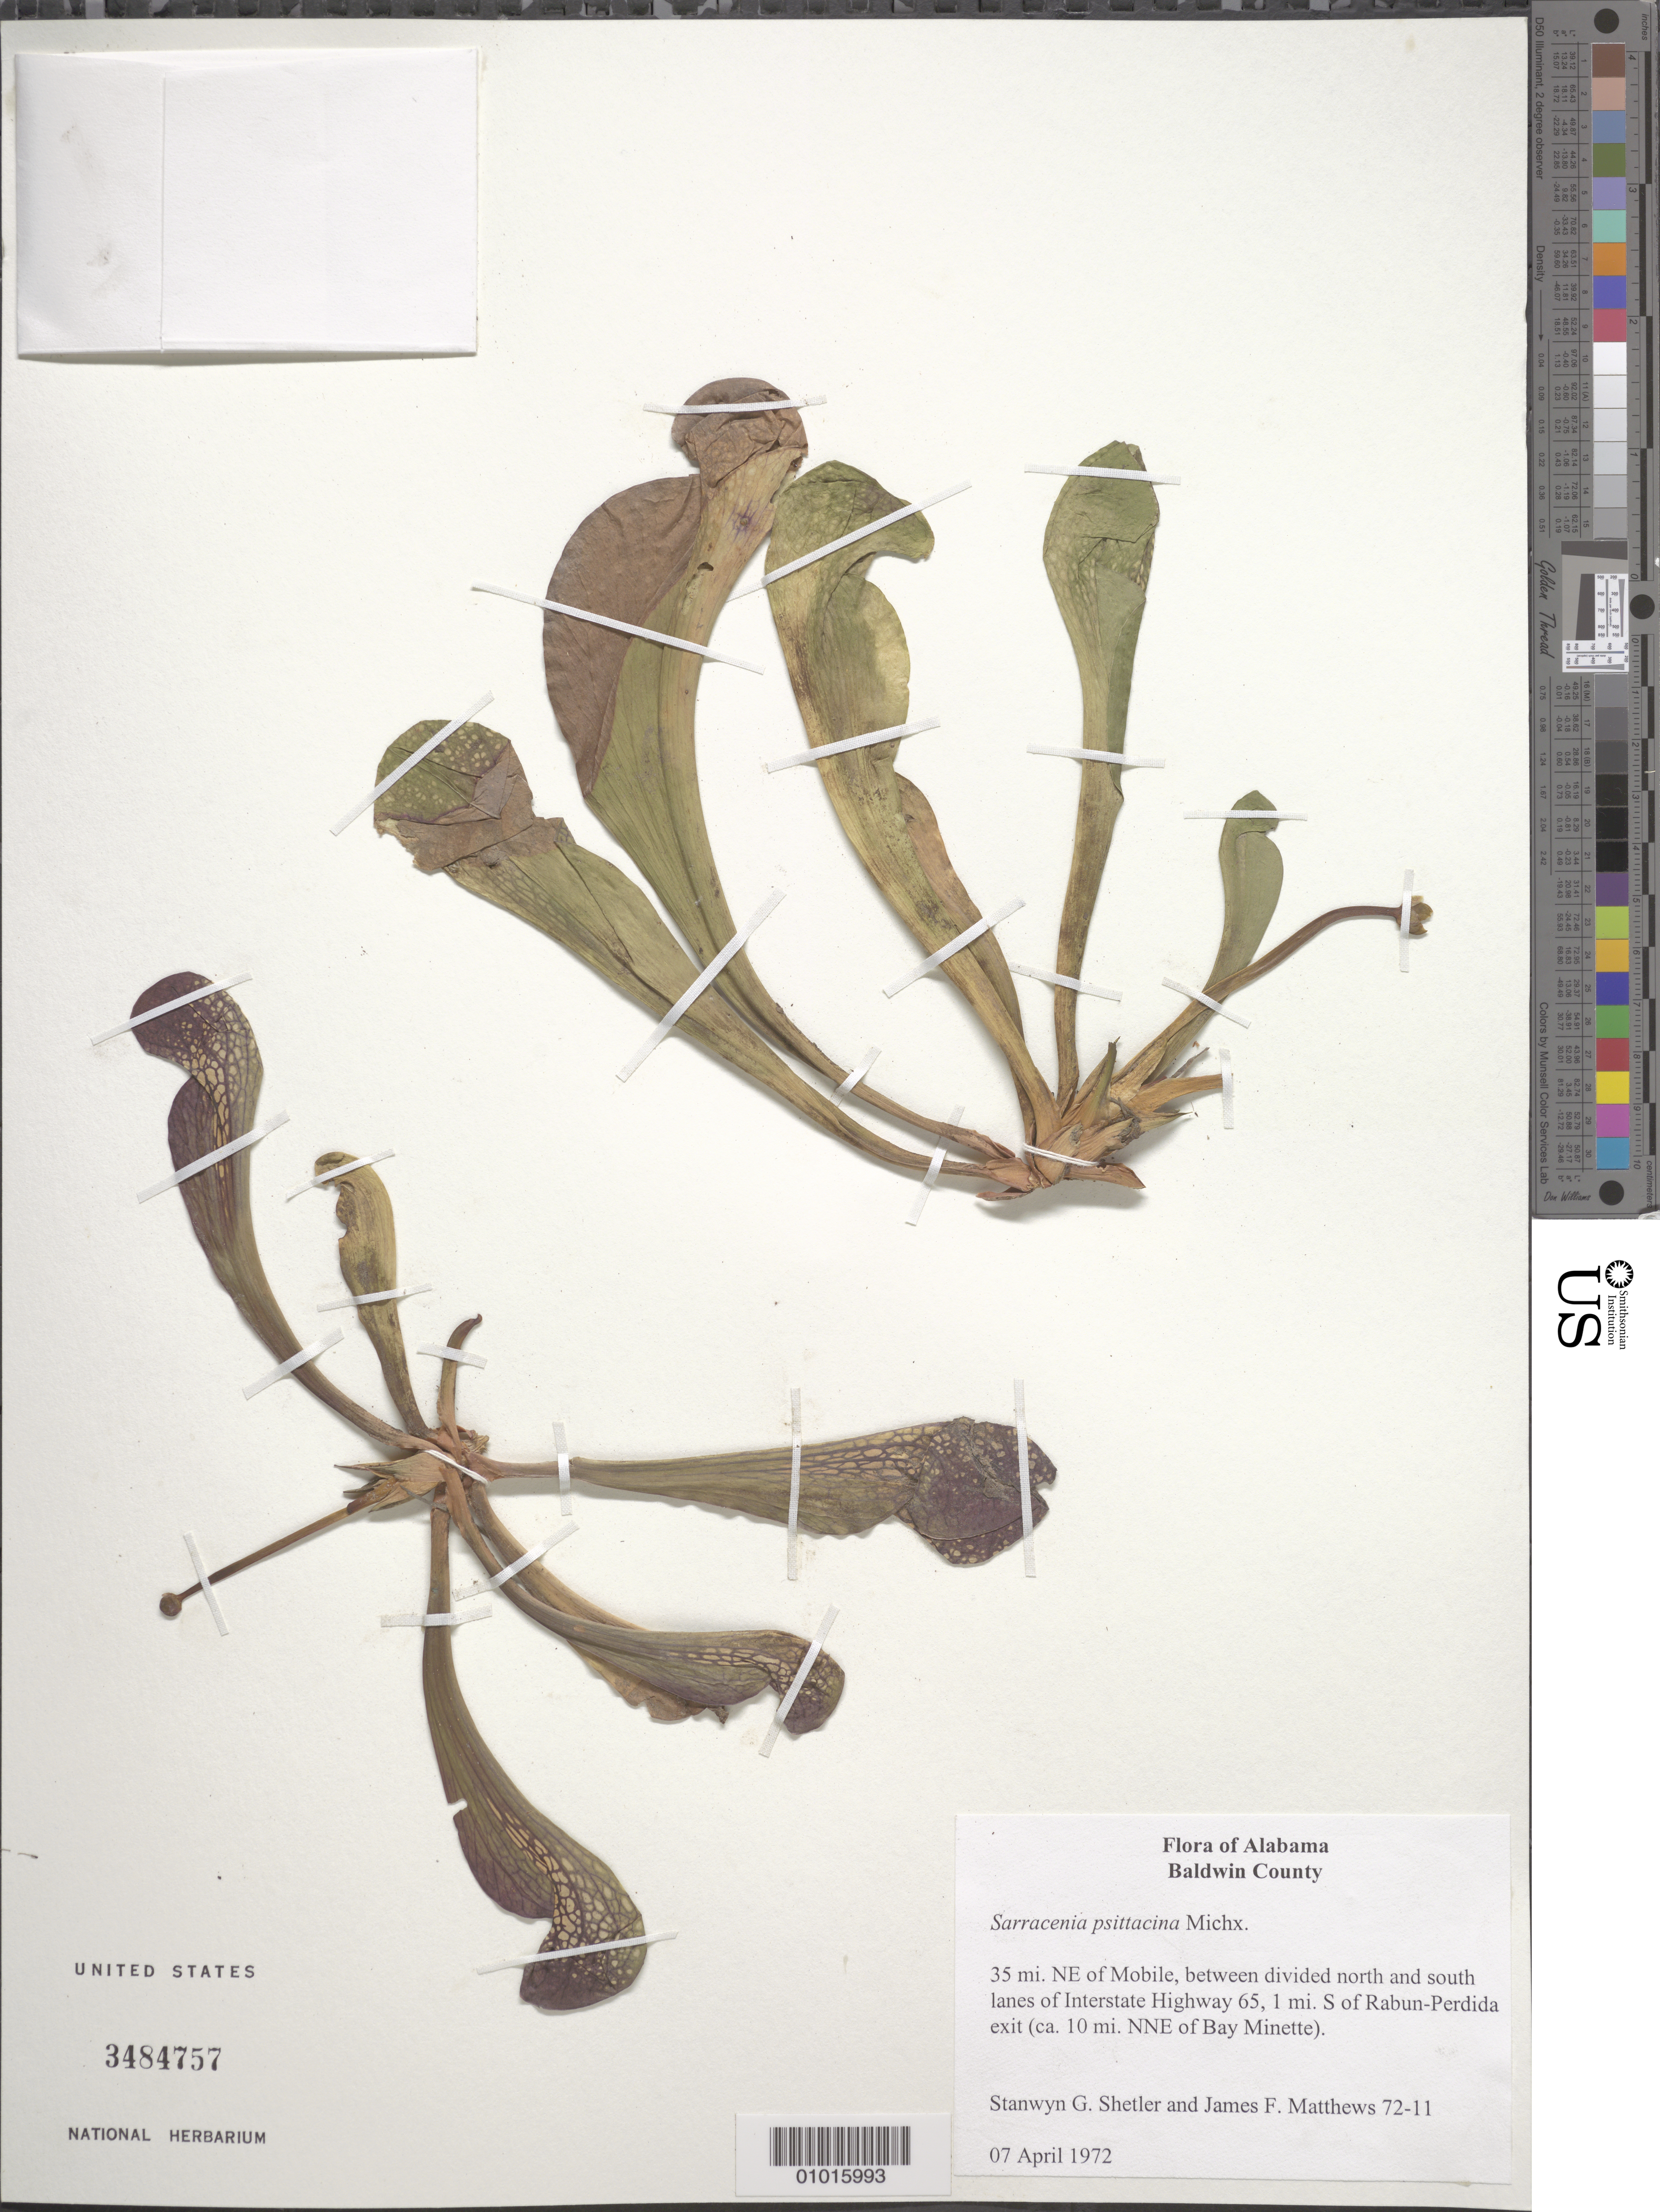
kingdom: Plantae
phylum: Tracheophyta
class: Magnoliopsida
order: Ericales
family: Sarraceniaceae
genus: Sarracenia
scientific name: Sarracenia psittacina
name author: Michx.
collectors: S. Shetler & J. F. Matthews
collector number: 72-11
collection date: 1972-04-07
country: United States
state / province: Alabama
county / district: Baldwin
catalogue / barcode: US 3484757